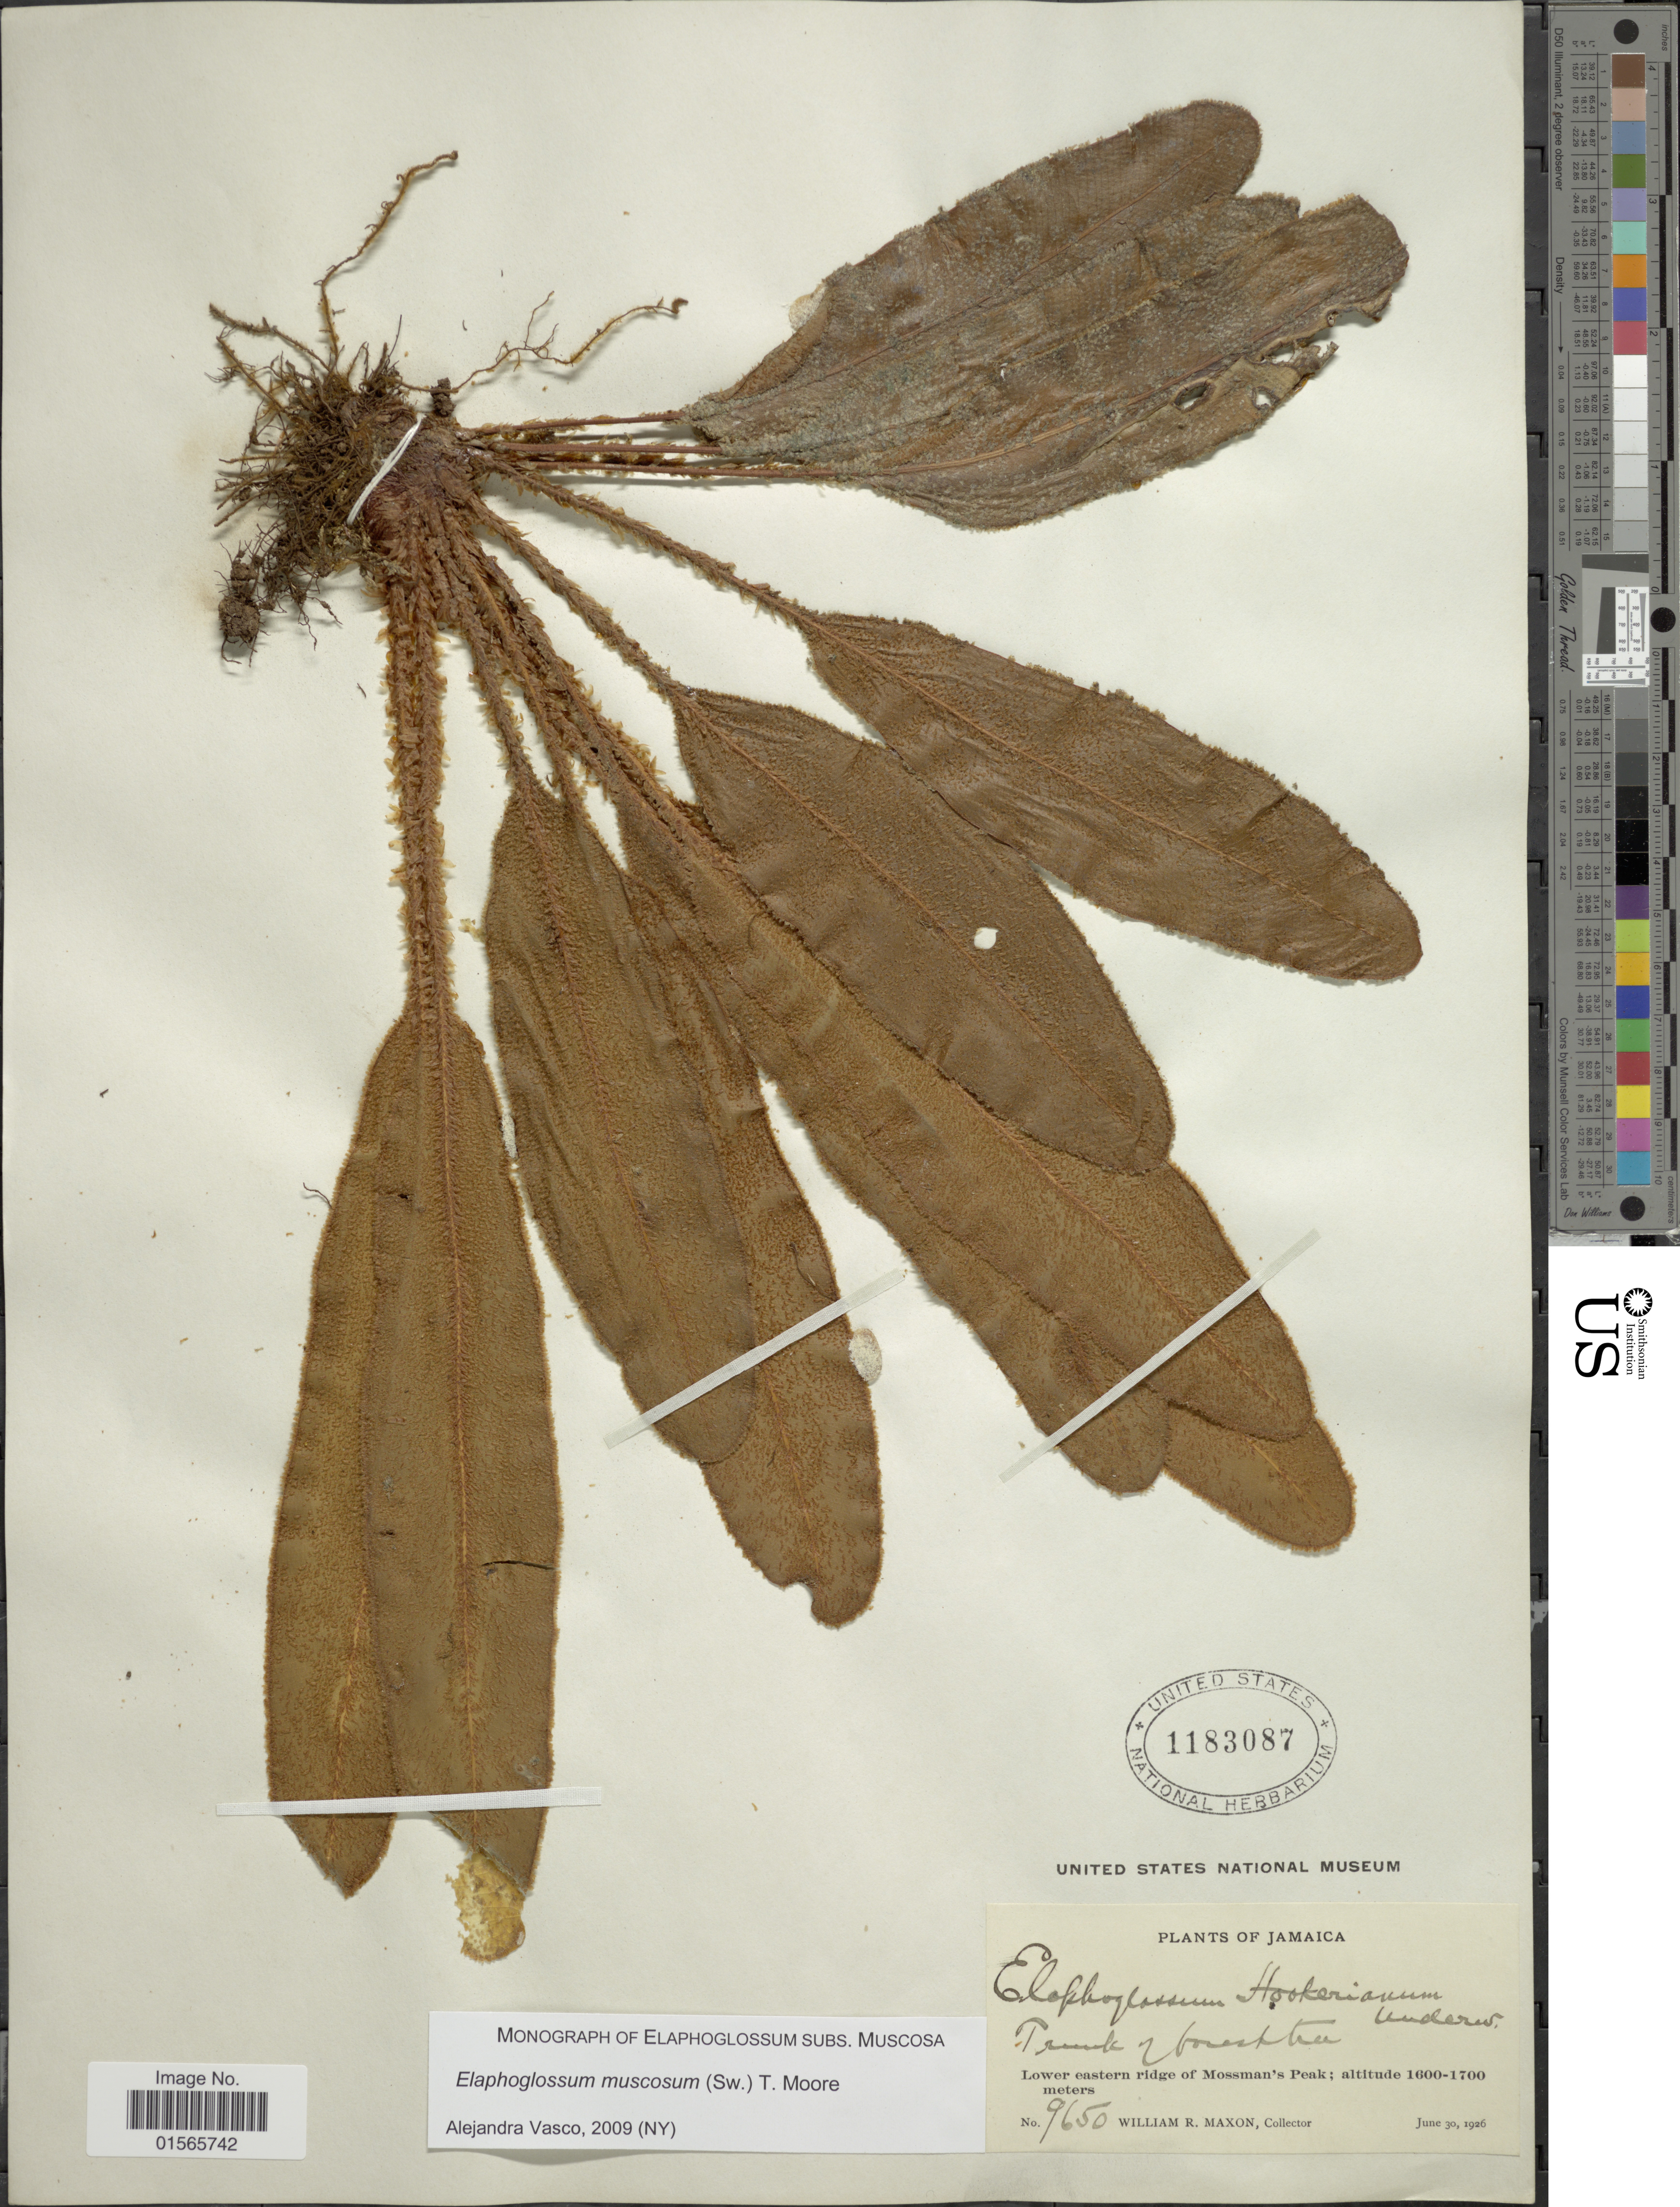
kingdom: Plantae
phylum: Tracheophyta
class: Polypodiopsida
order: Polypodiales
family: Dryopteridaceae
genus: Elaphoglossum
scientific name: Elaphoglossum muscosum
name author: (Sw.) T. Moore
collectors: W. R. Maxon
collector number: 9650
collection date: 1926-06-30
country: Jamaica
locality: Trunk of forest tree, Lower eastern ridge of Mossman's Peak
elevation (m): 1600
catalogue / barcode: US 1183087